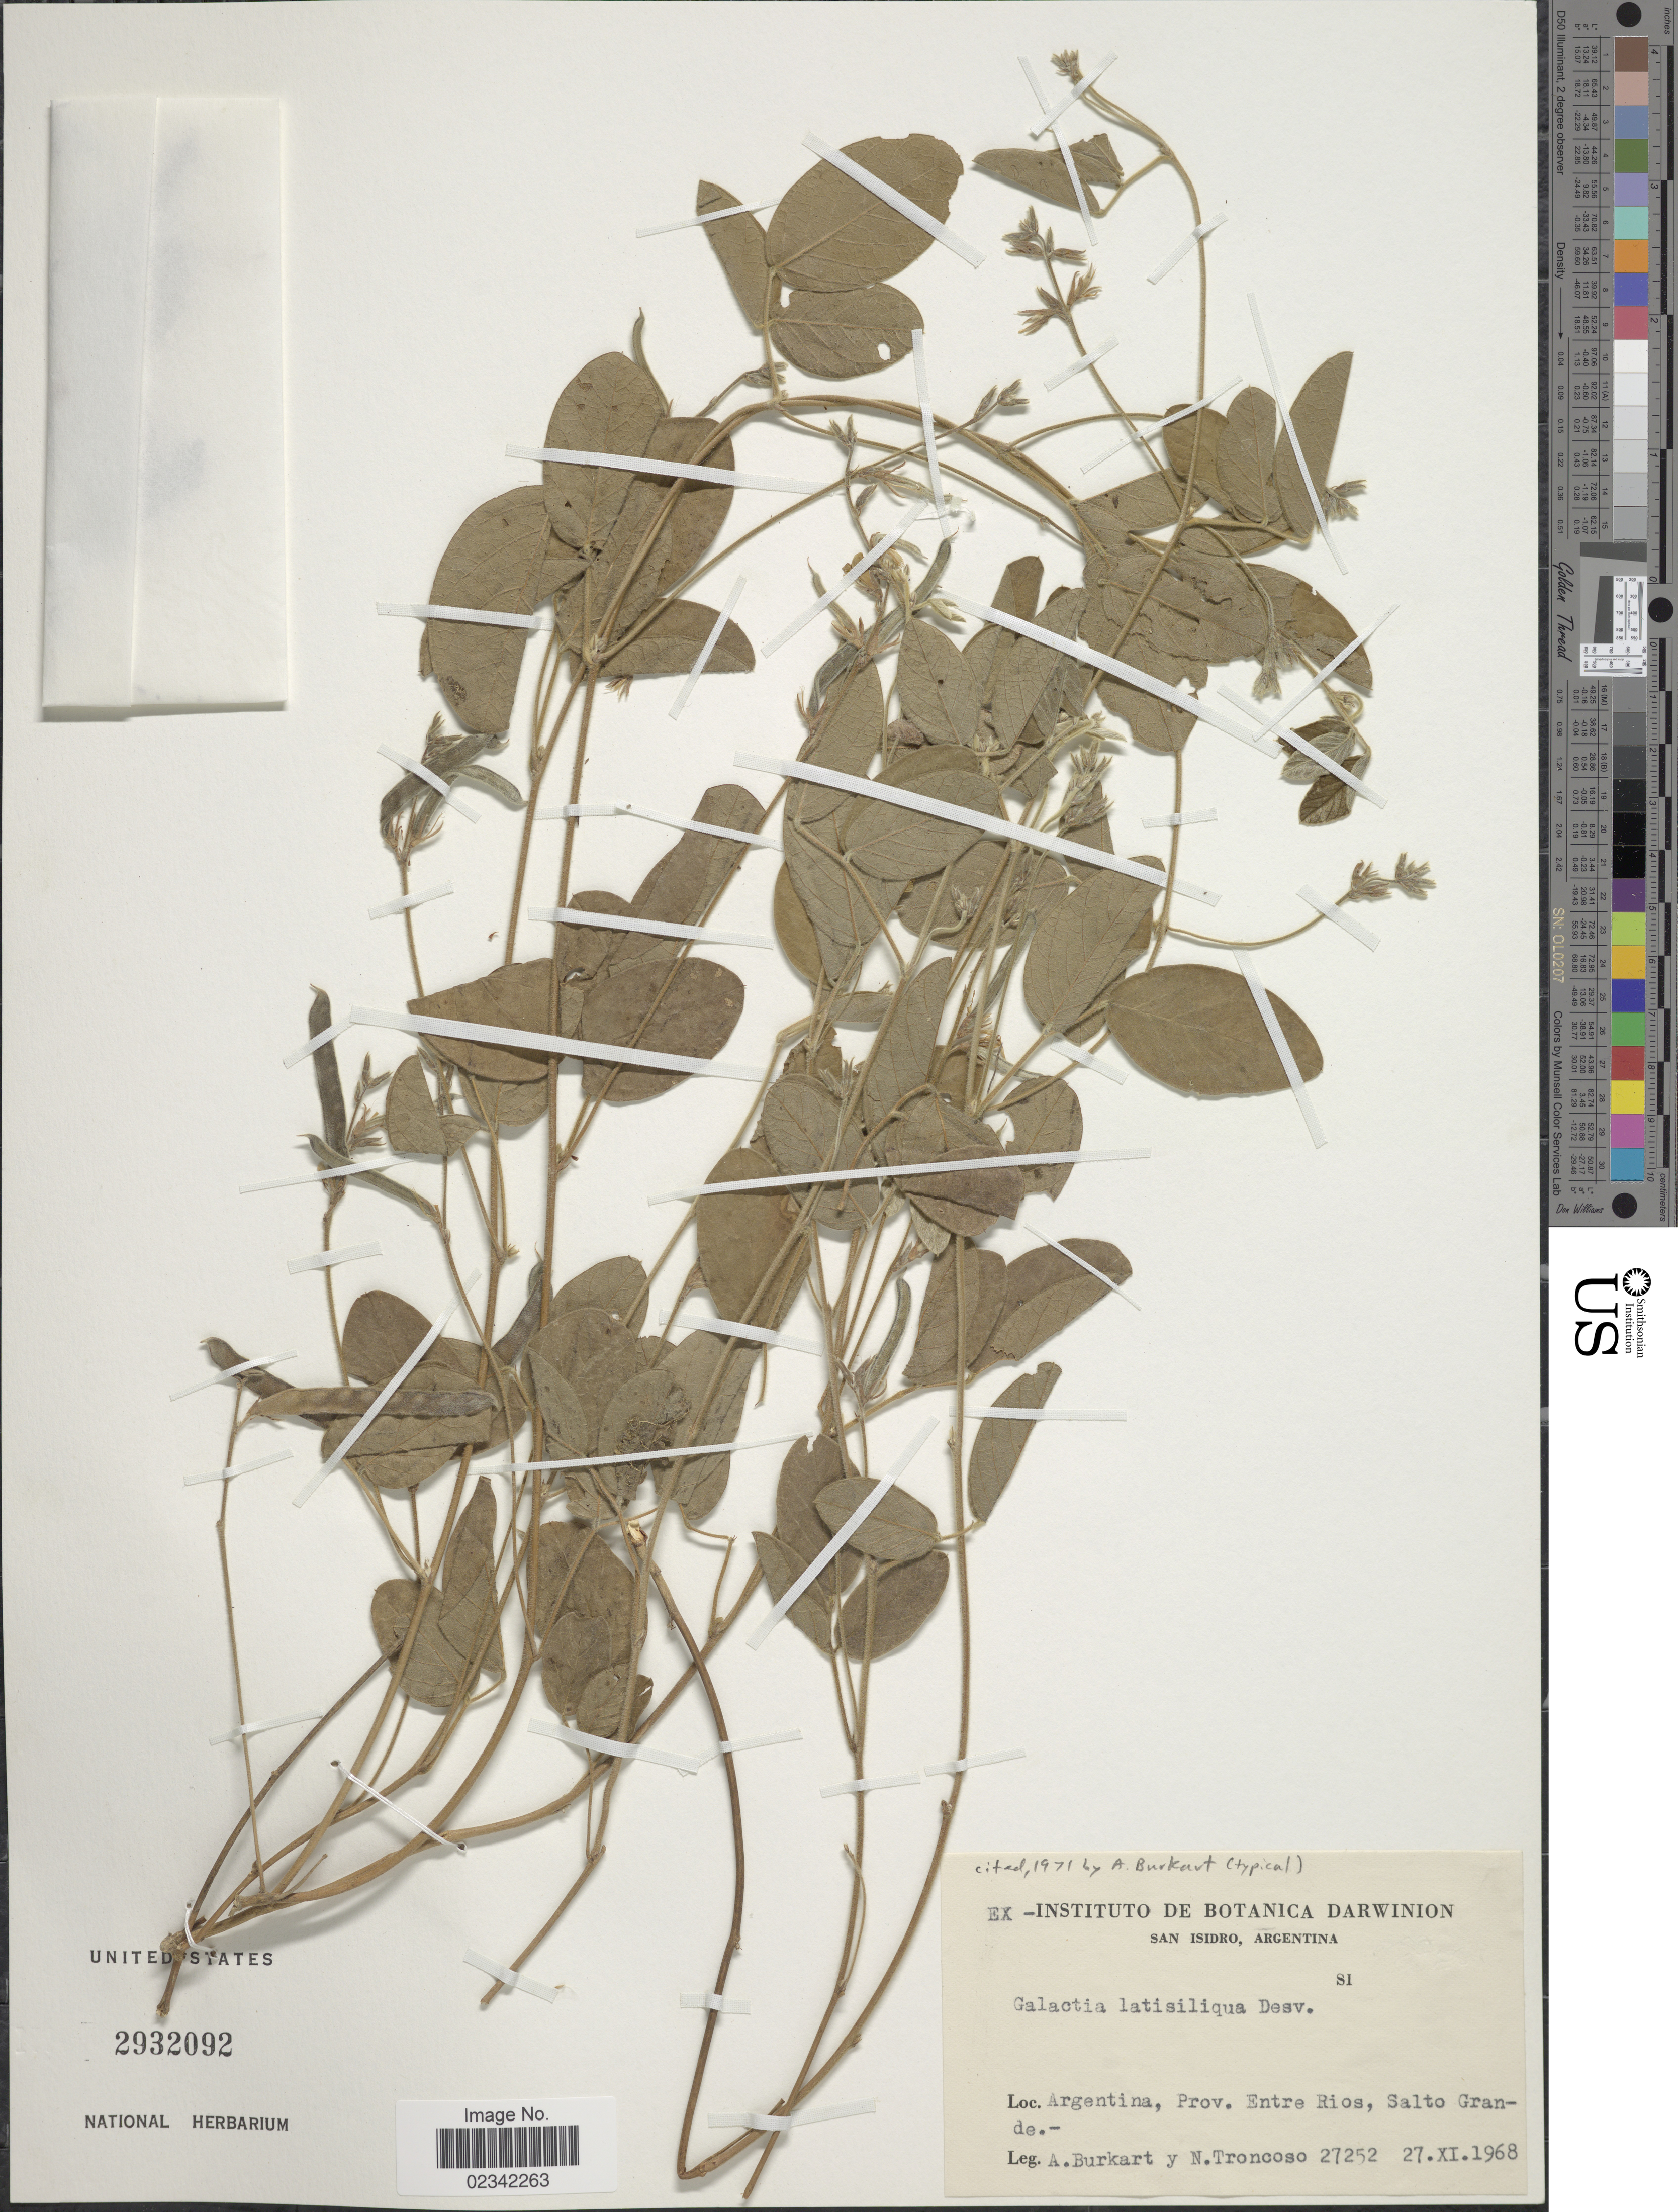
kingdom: Plantae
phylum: Tracheophyta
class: Magnoliopsida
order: Fabales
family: Fabaceae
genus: Galactia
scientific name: Galactia latisiliqua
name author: Desv.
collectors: A. E. Burkart & N. Troncoso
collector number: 27252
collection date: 1968-11-27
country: Argentina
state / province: Entre Rios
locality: Salto Grande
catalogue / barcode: US 2932092